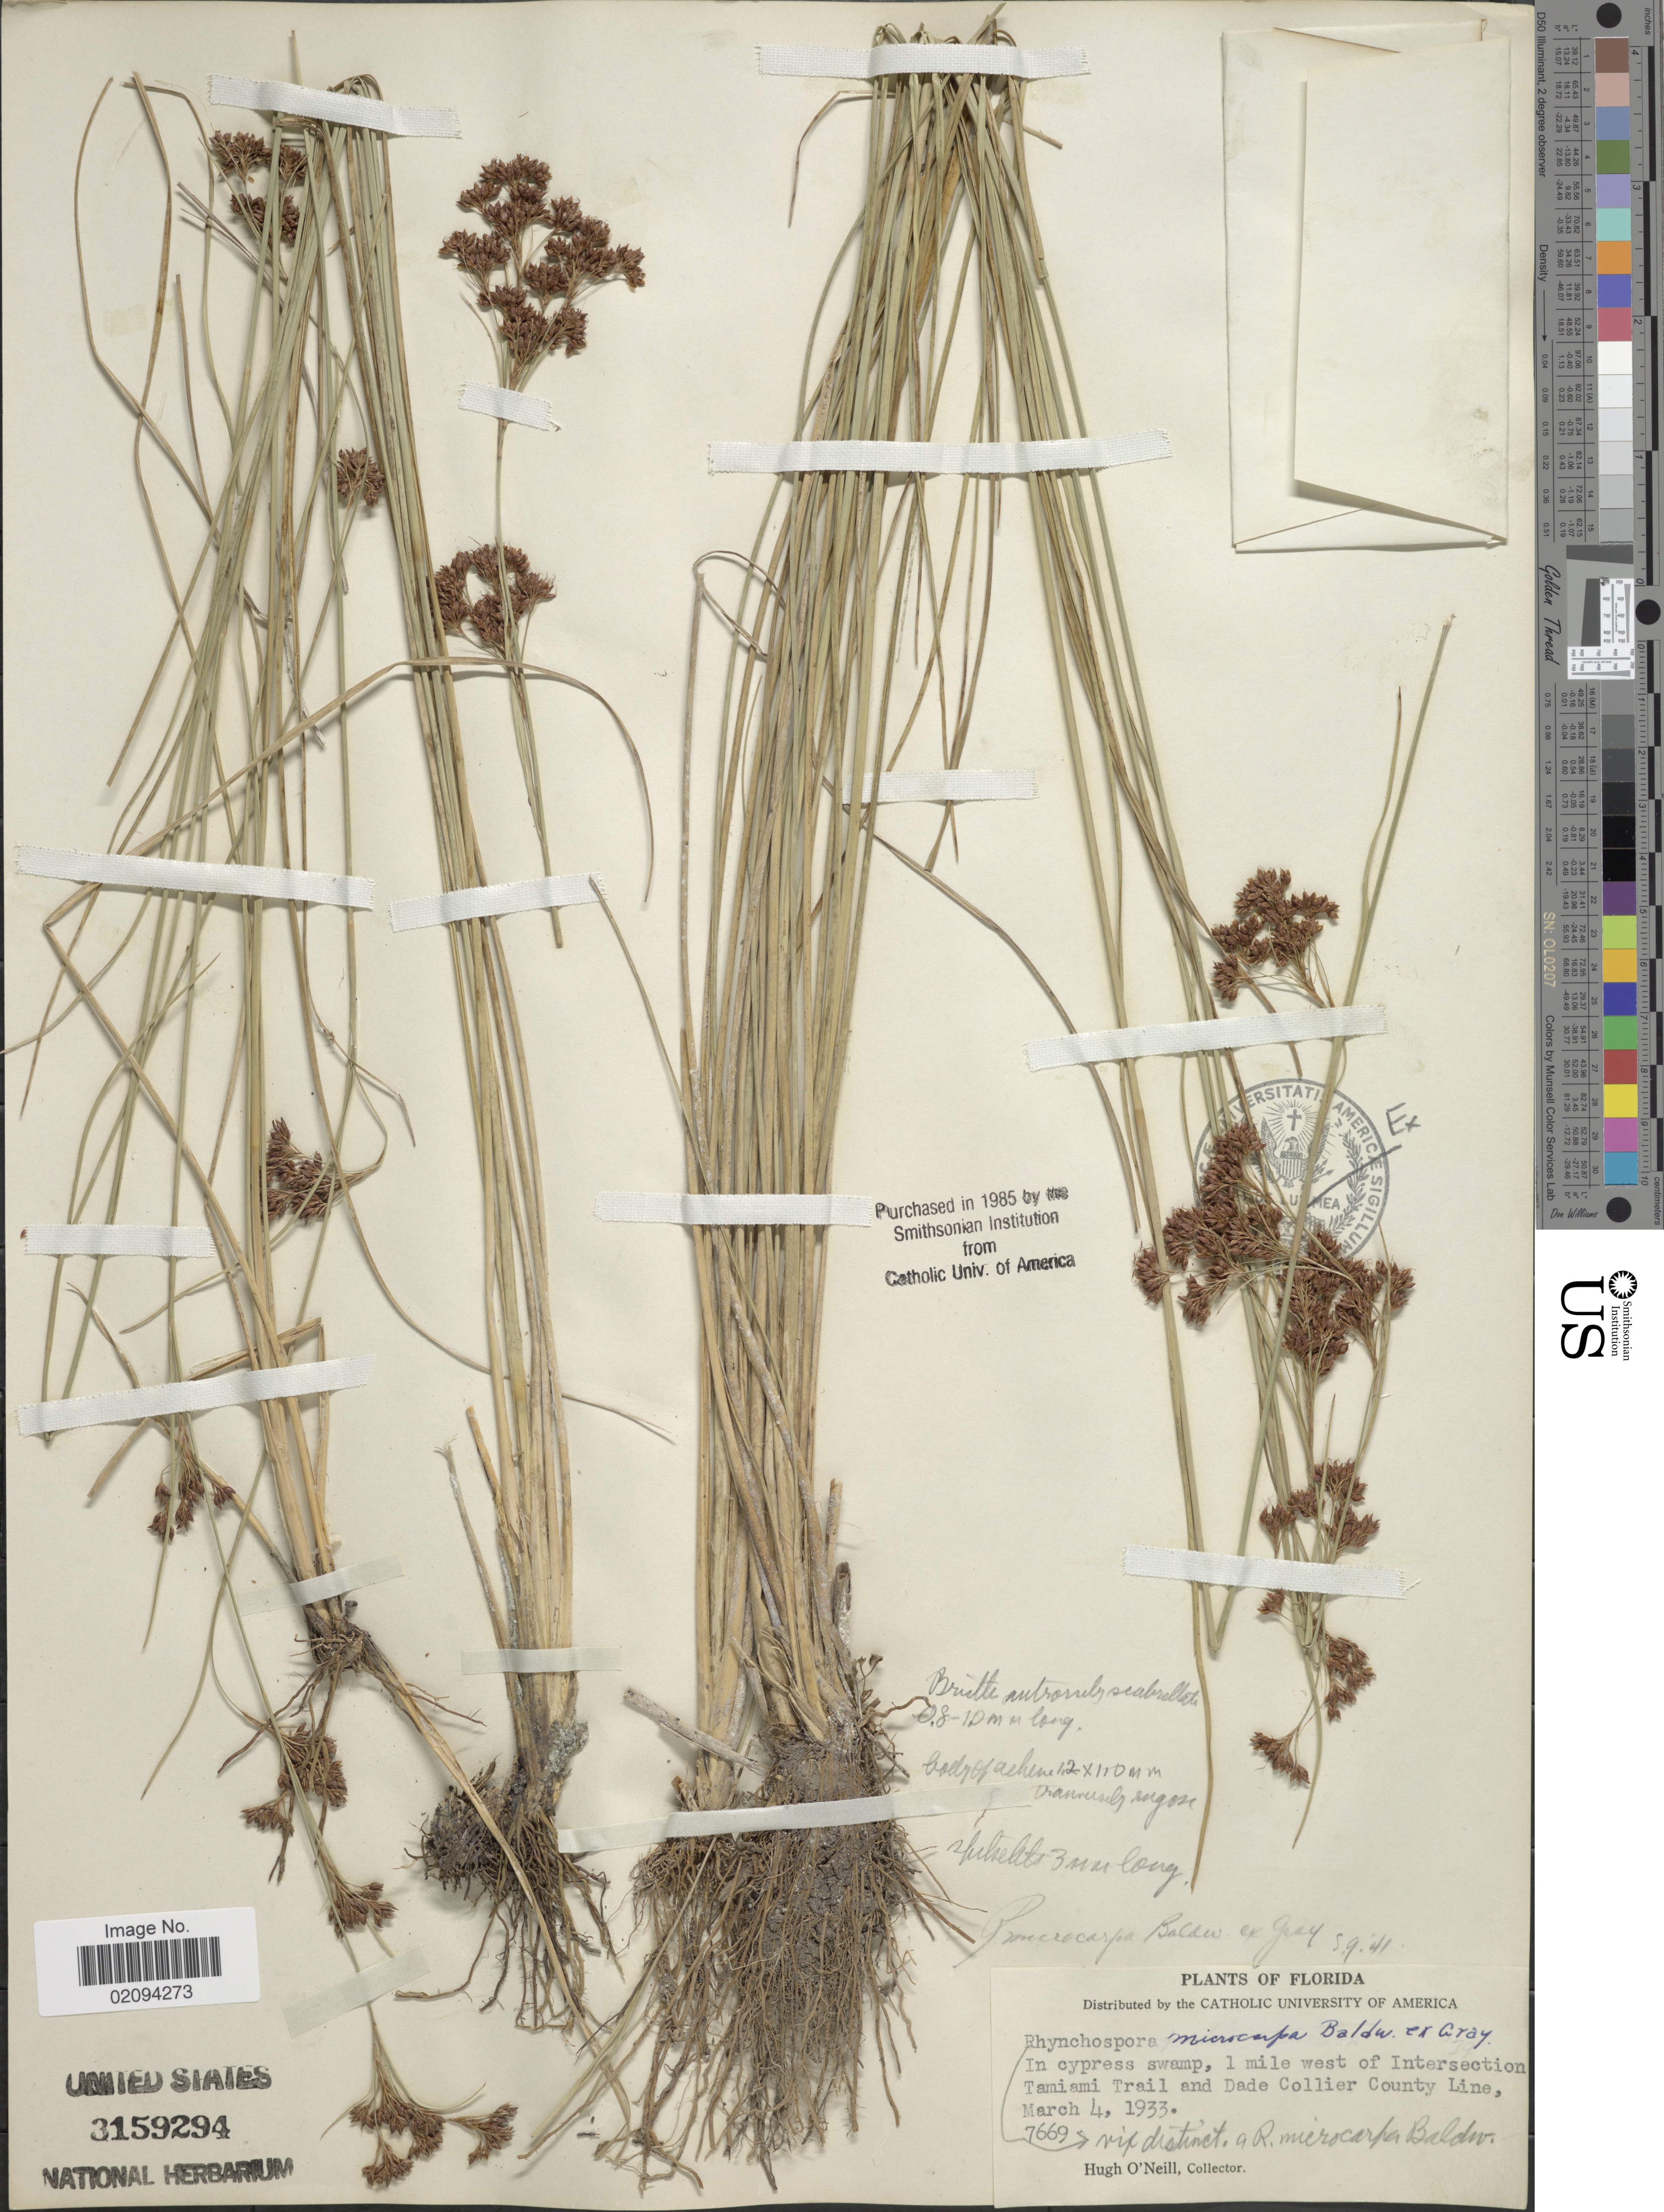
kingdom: Plantae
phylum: Tracheophyta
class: Liliopsida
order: Poales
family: Cyperaceae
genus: Rhynchospora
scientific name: Rhynchospora microcarpa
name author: Baldwin ex A. Gray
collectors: H. O'Neill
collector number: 7669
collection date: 1933-03-04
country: United States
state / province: Florida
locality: In cypress swamp, 1 mile west of Intersection Tamiami Trail and Dade Collier County Line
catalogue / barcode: US 3159294